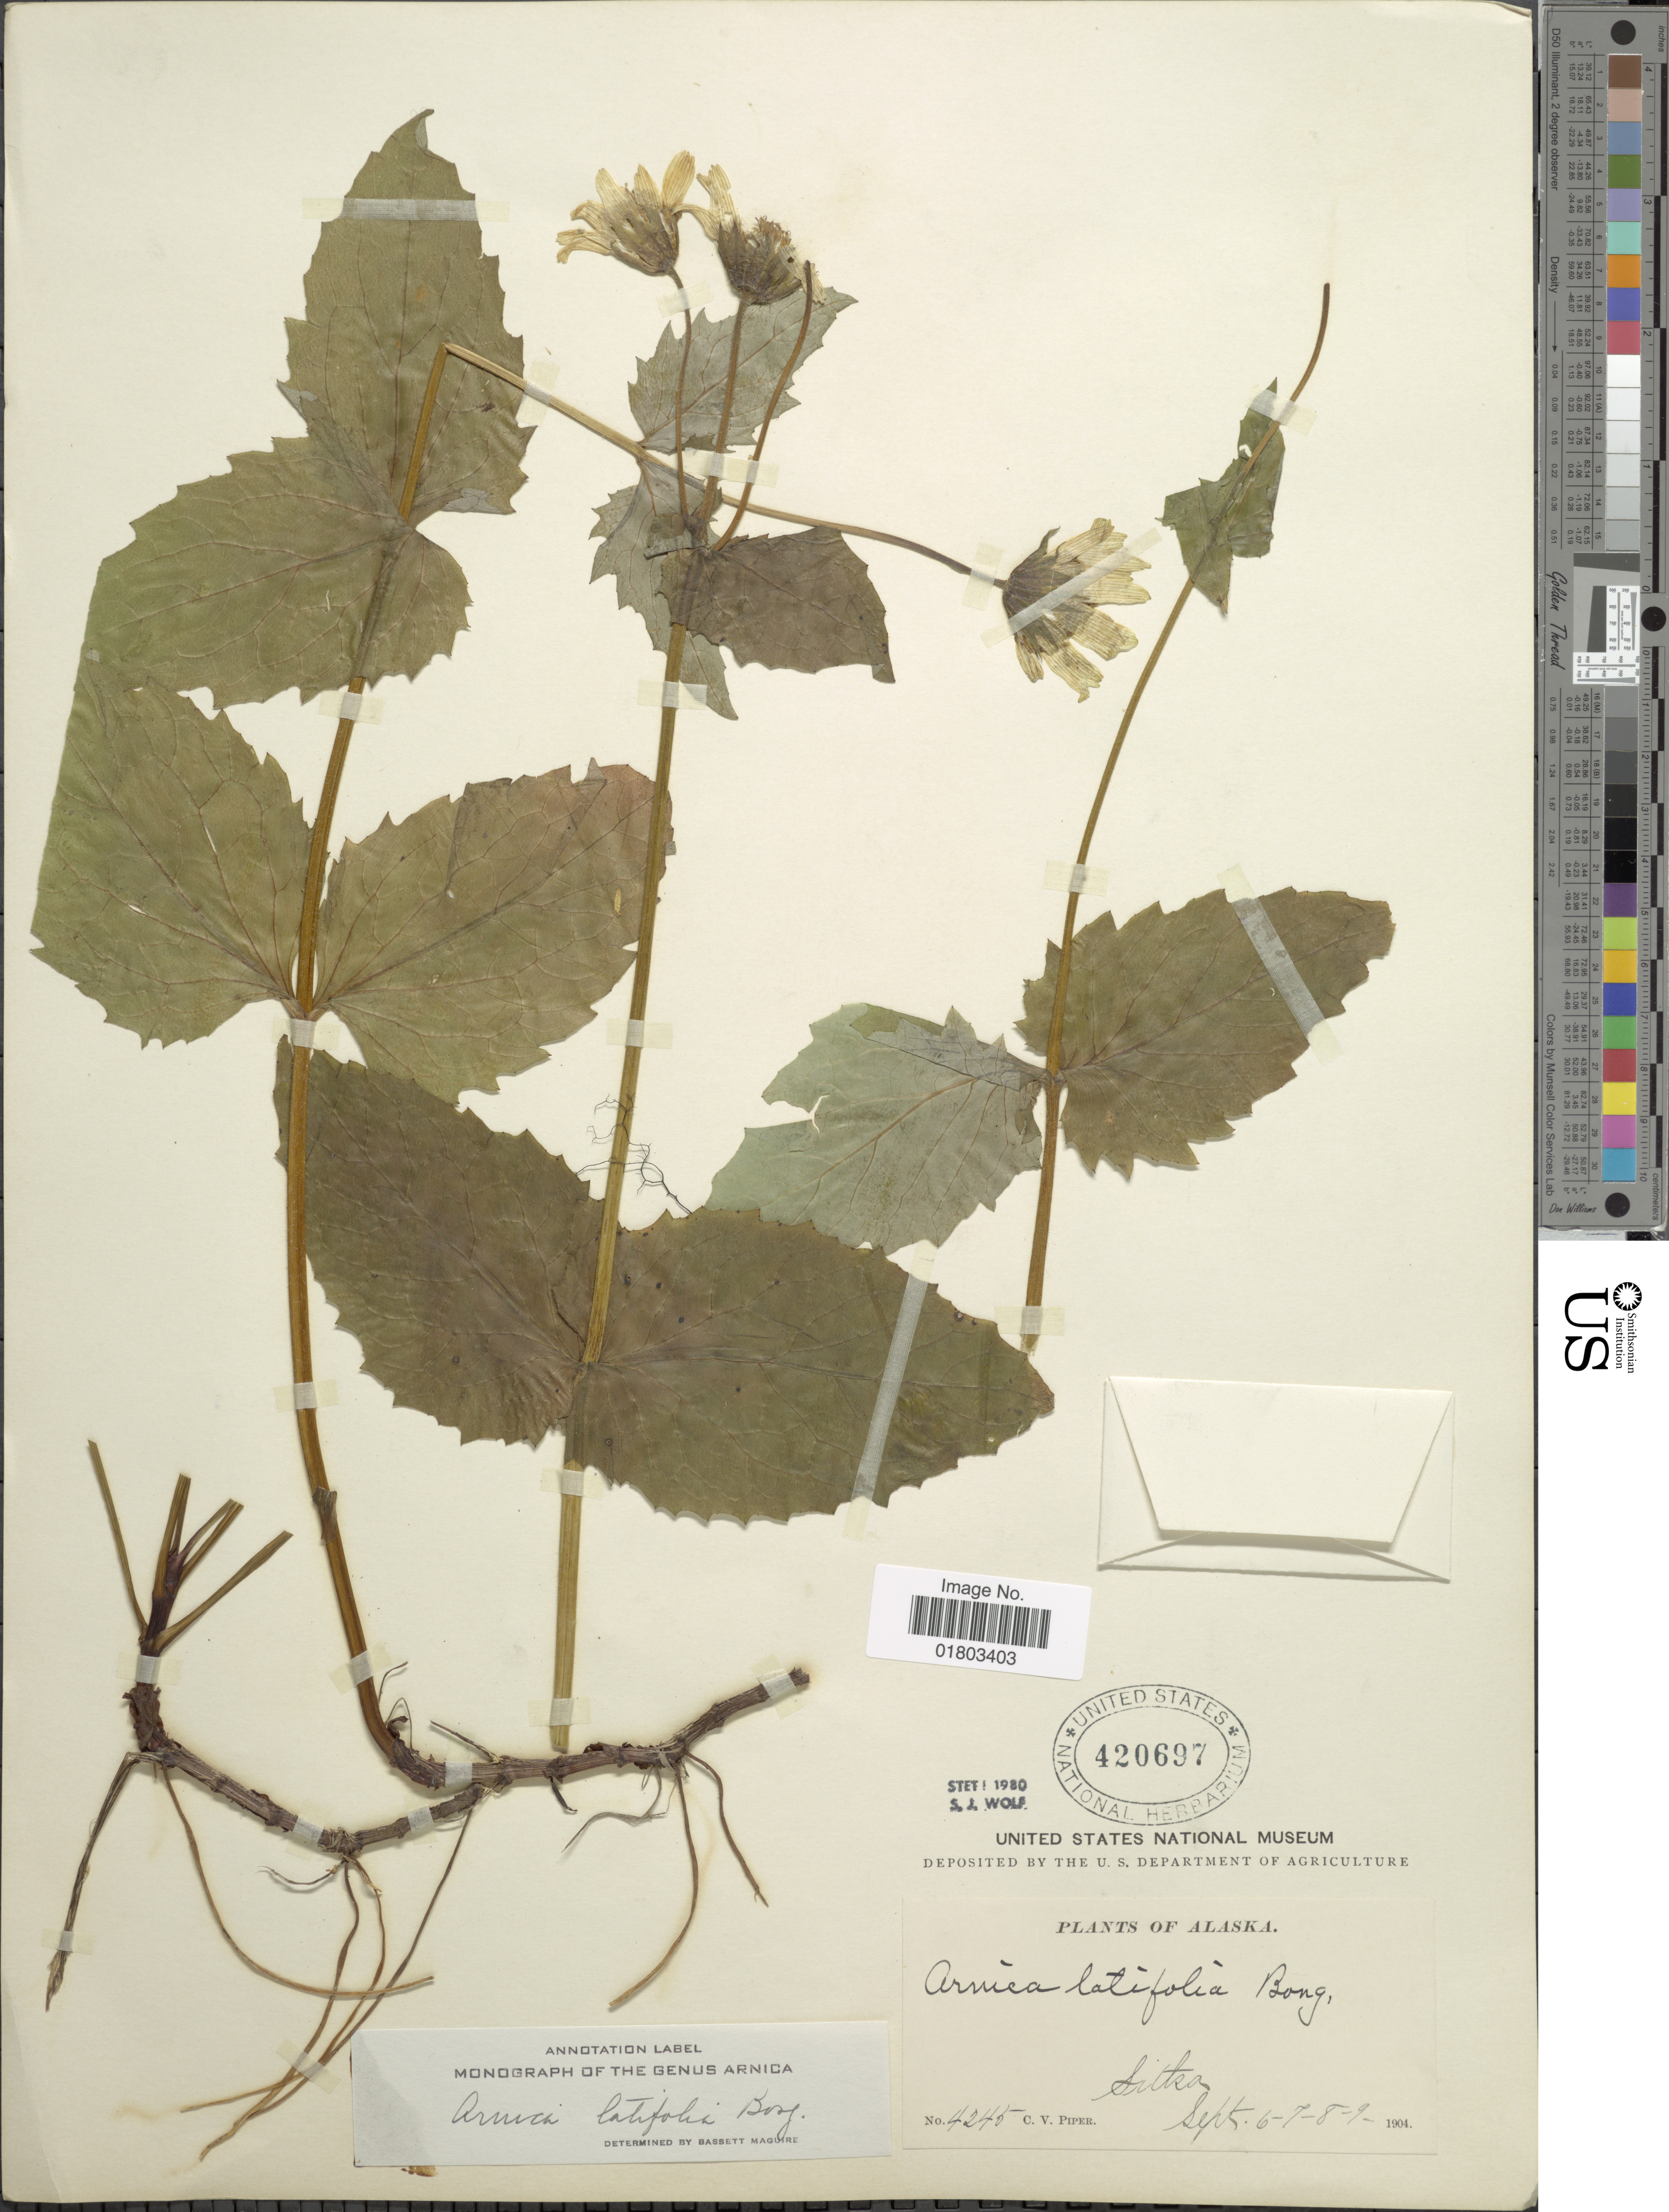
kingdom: Plantae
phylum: Tracheophyta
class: Magnoliopsida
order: Asterales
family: Asteraceae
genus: Arnica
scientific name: Arnica latifolia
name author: Bong.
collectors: C. V. Piper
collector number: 4245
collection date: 1904-09-06/1904-09-09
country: United States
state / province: Alaska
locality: Sitka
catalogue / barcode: US 420697